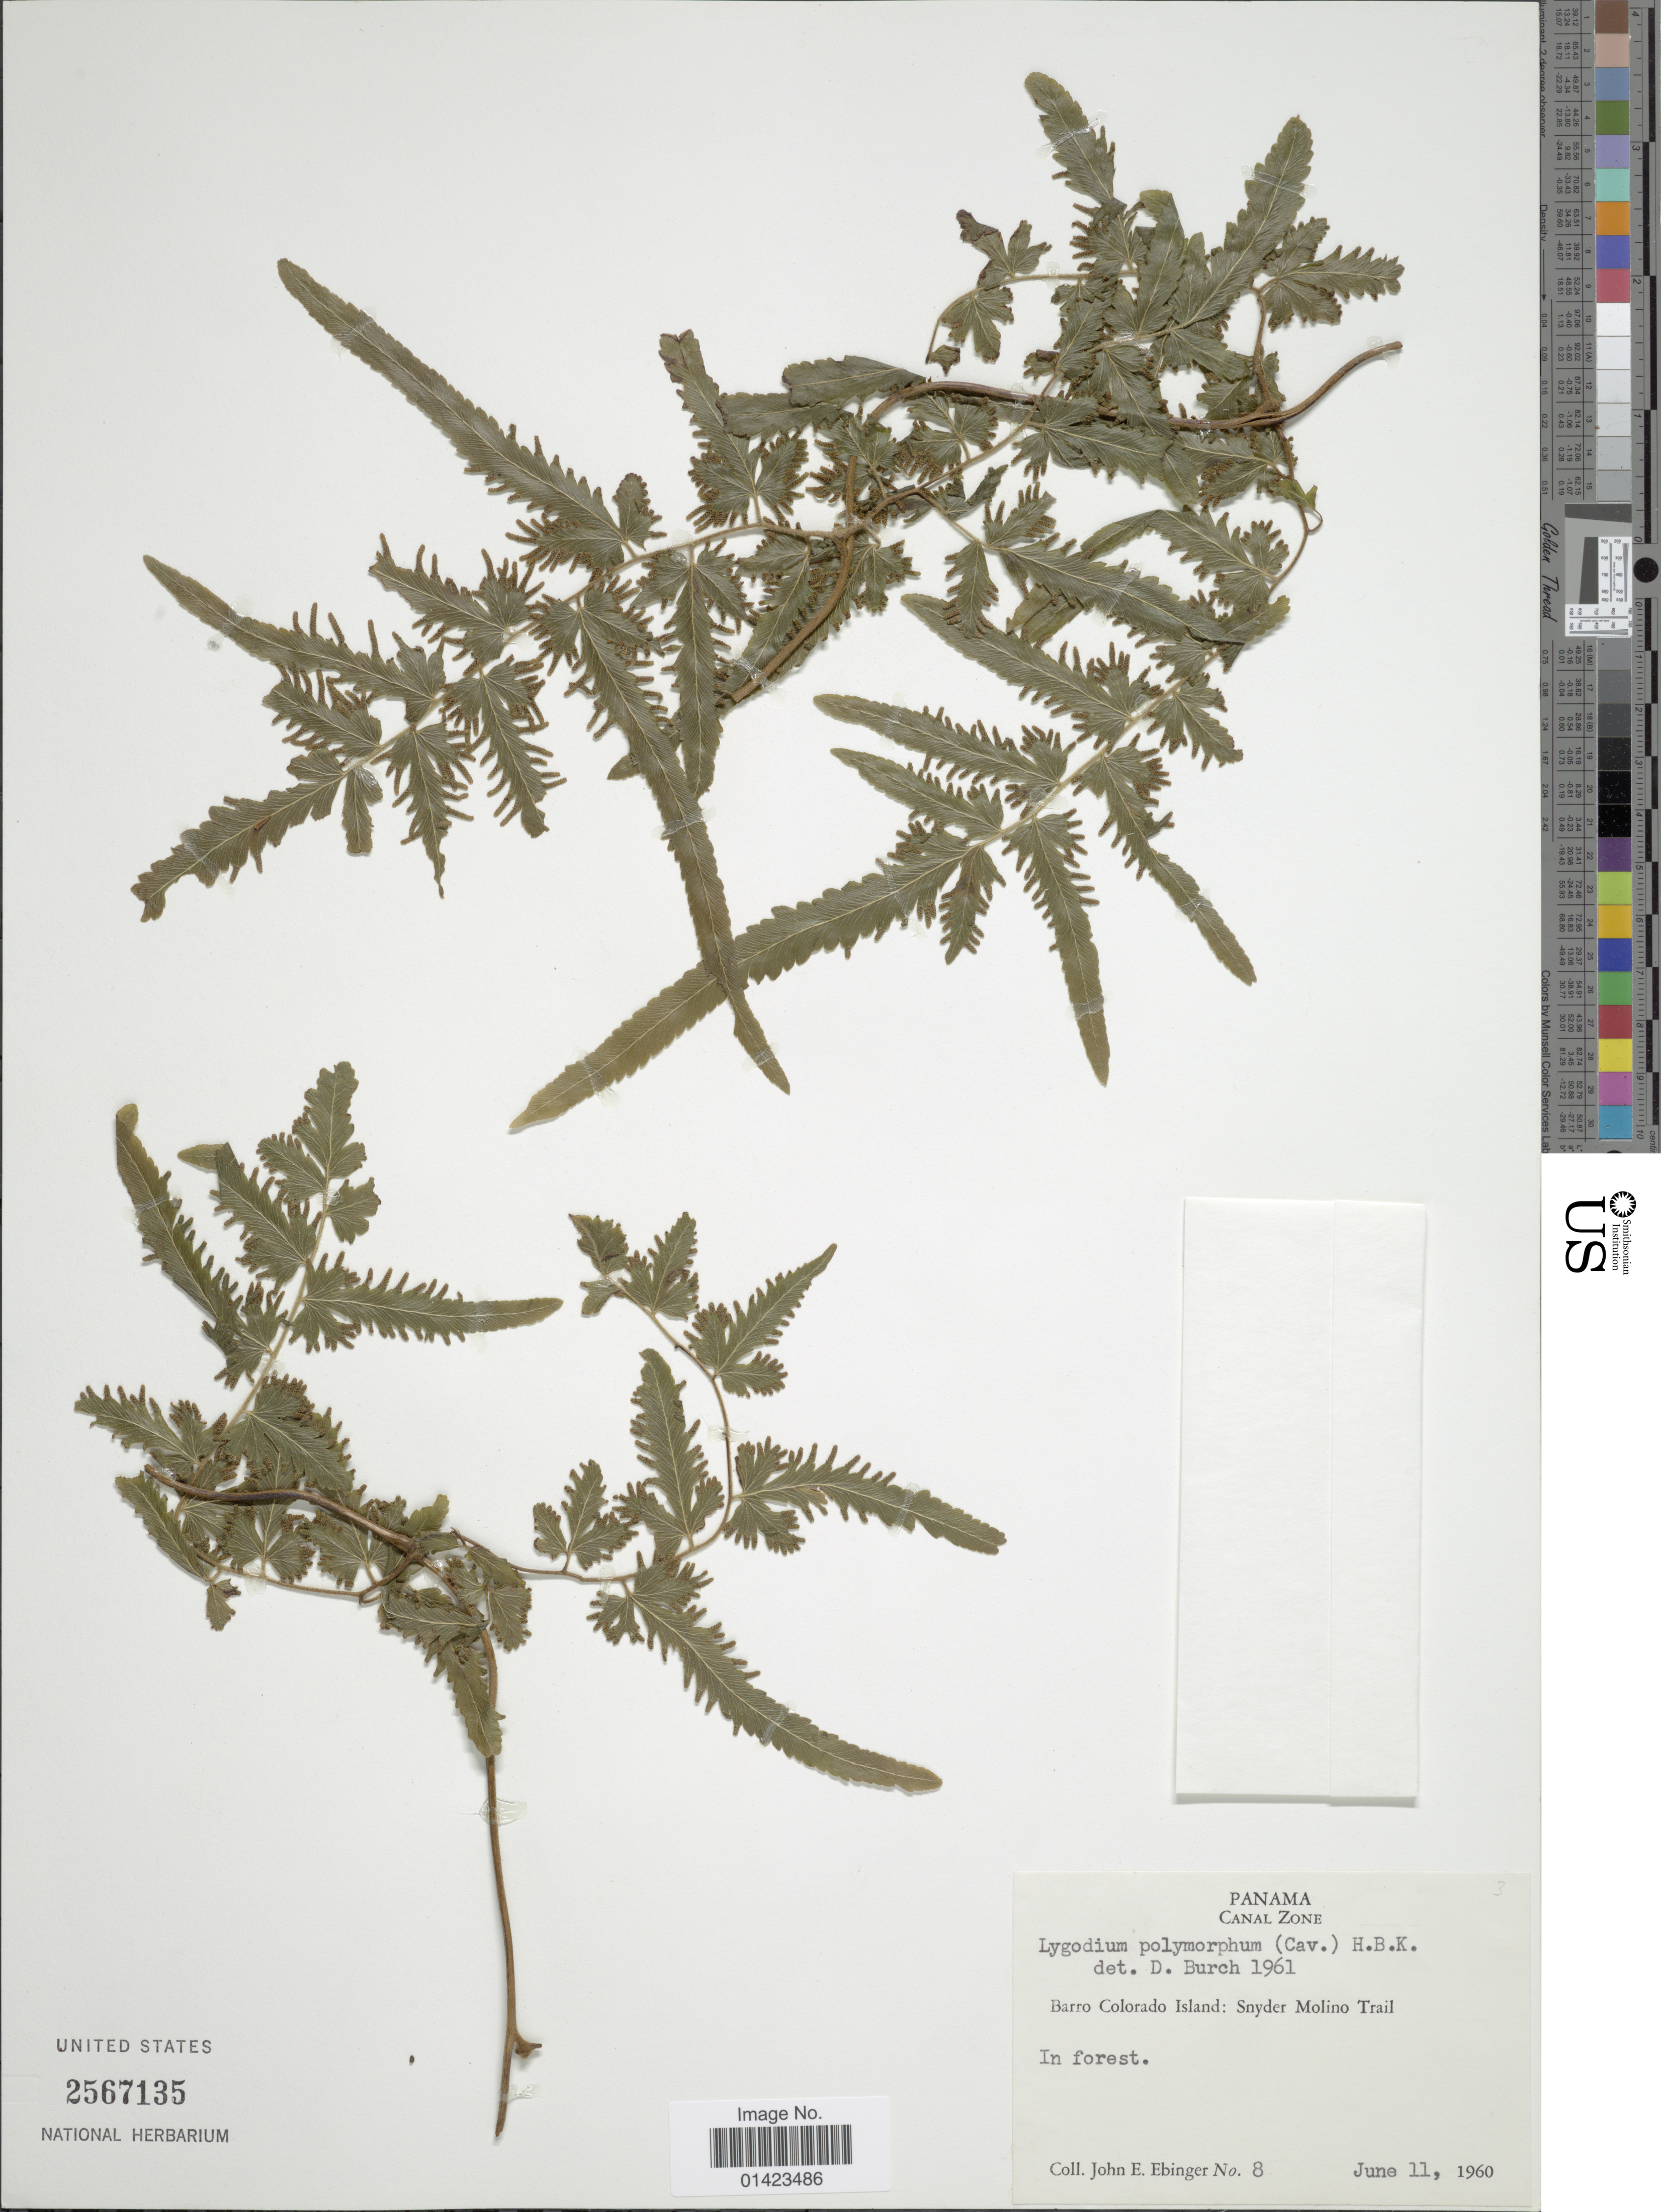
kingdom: Plantae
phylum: Tracheophyta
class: Polypodiopsida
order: Schizaeales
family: Lygodiaceae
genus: Lygodium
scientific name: Lygodium venustum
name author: Sw.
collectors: J. Ebinger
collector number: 8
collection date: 1960-06-11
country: Panama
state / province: Panamá Oeste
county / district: Canal Zone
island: Barro Colorado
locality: Canal Zone, Barro Colorado Island: Snyder Molino Trail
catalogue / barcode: US 2567135